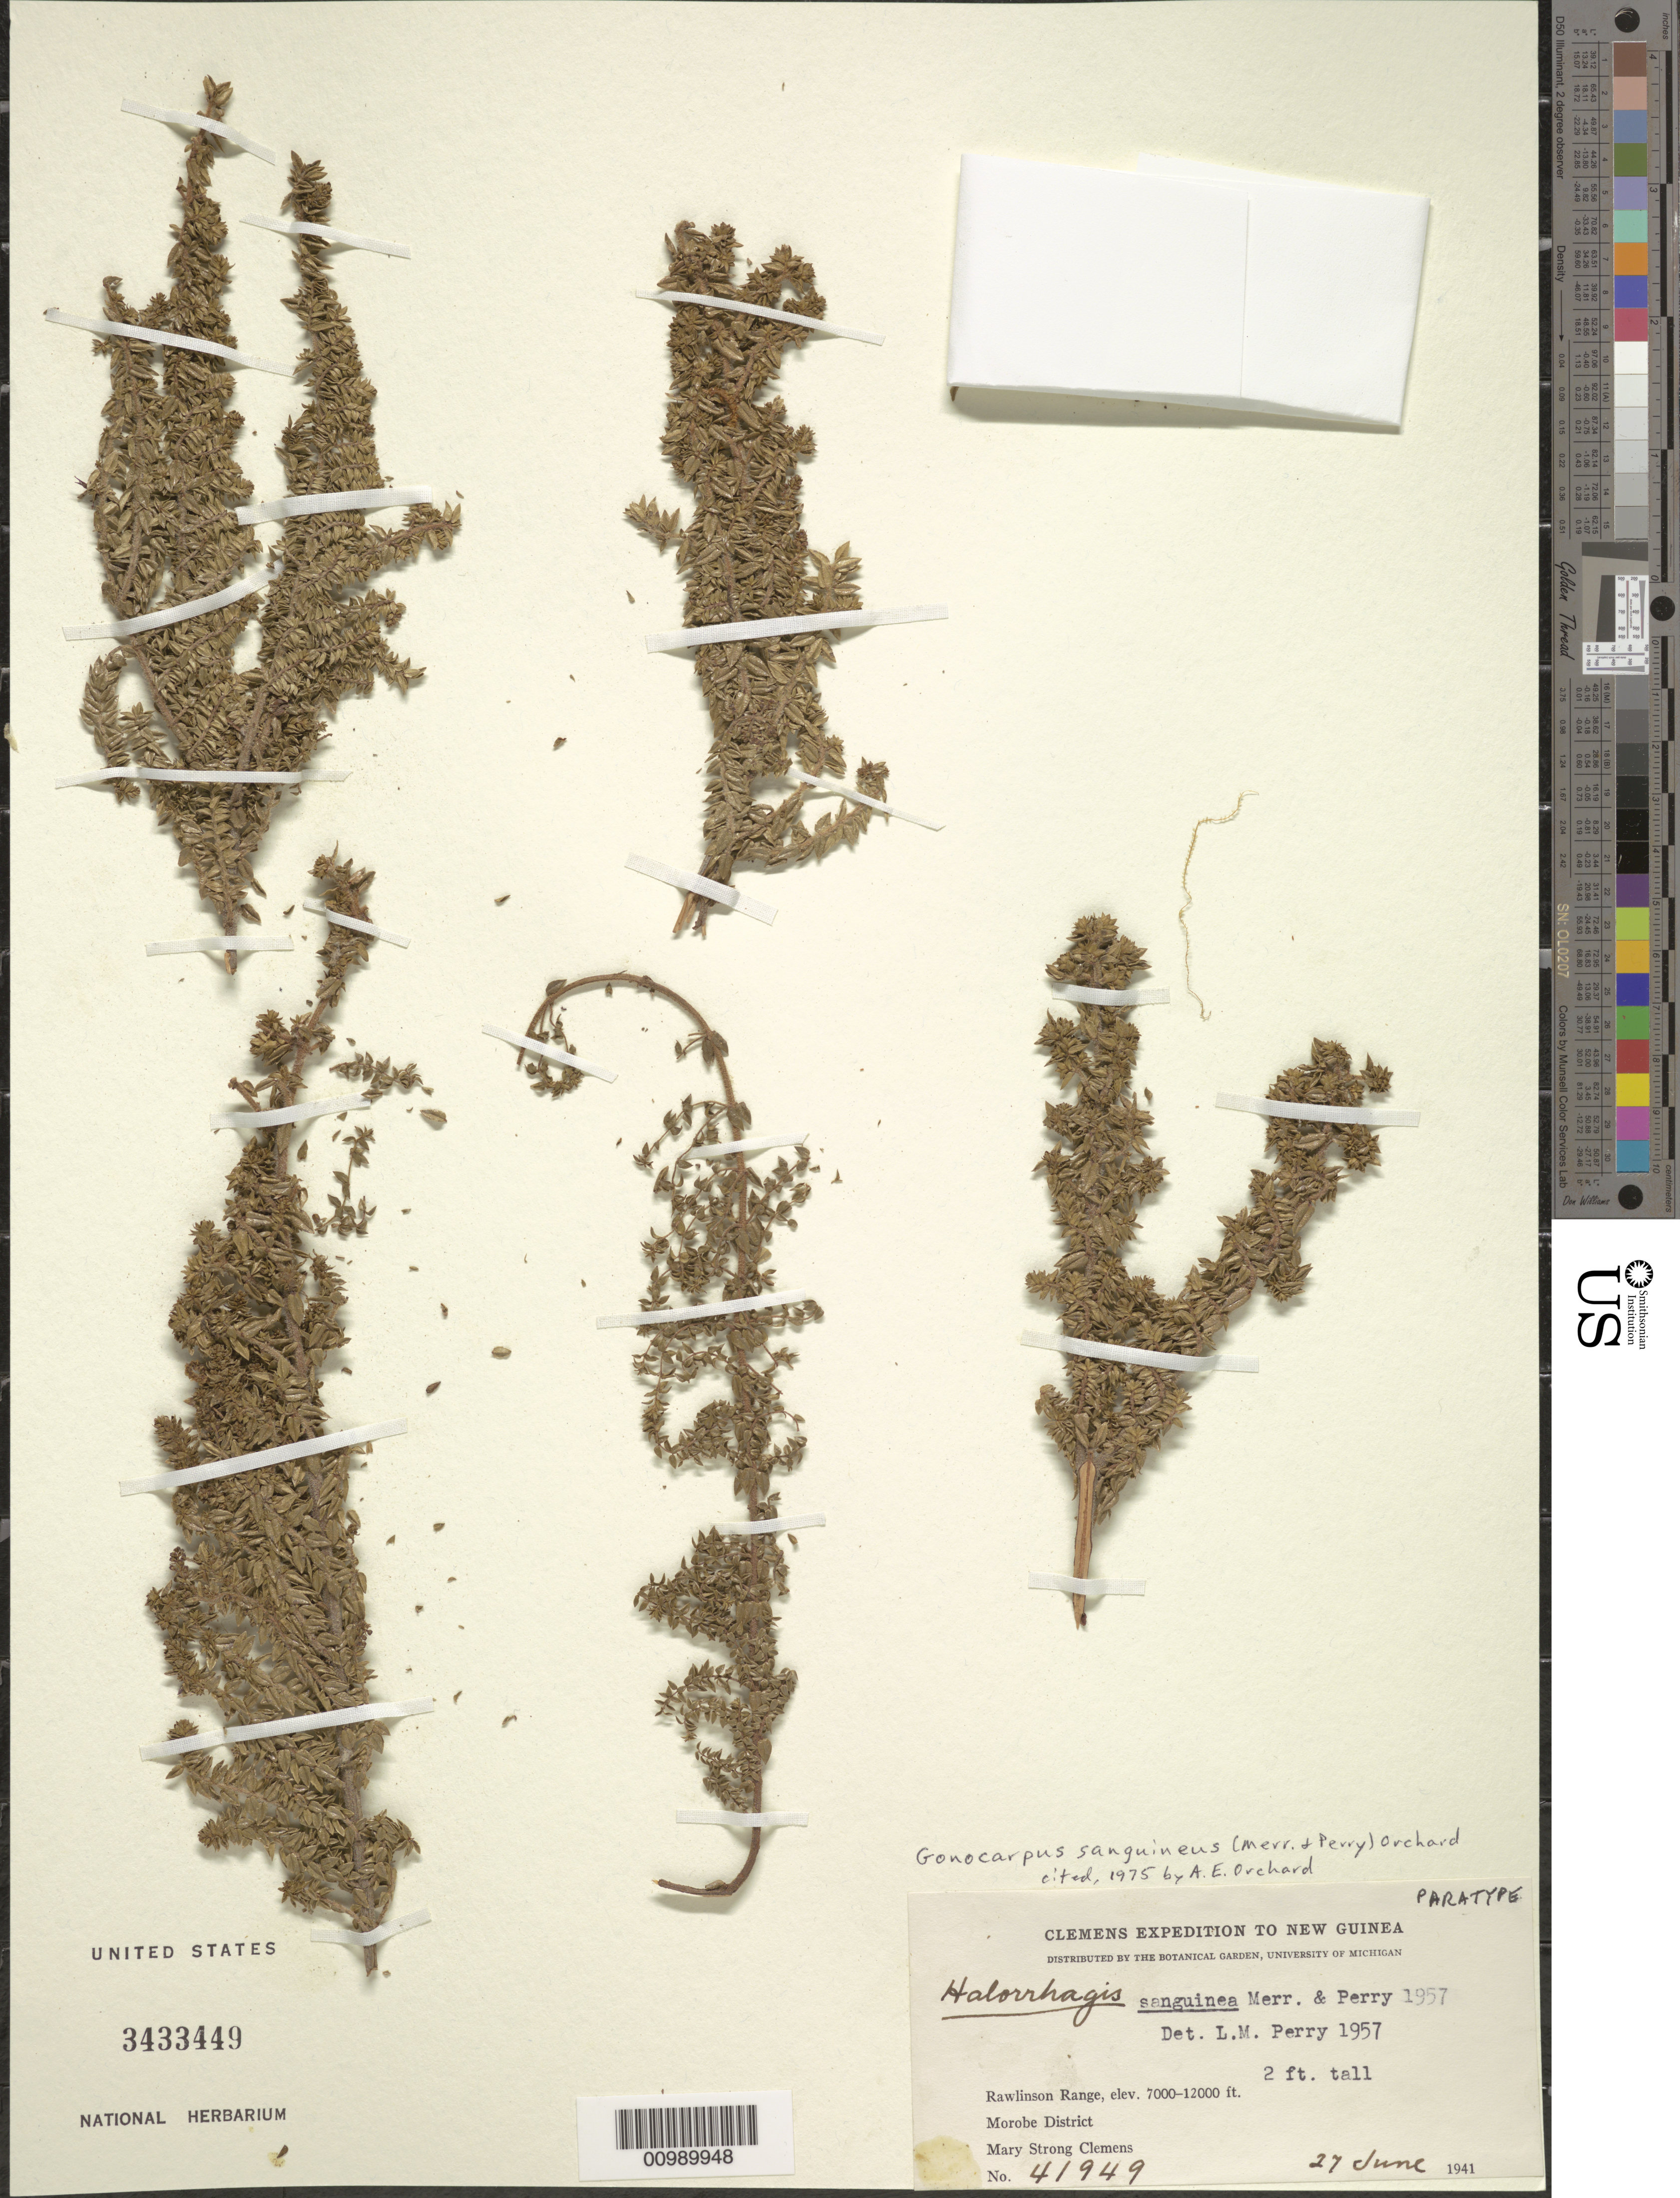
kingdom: Plantae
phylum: Tracheophyta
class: Magnoliopsida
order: Saxifragales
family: Haloragaceae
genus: Gonocarpus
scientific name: Gonocarpus sanguineus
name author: (Merr. & L.M. Perry) Orchard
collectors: M. S. Clemens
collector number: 41949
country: Papua New Guinea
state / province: Southern Highlands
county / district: Morobe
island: New Guinea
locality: Rawlinson Range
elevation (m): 2134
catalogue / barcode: US 3433449